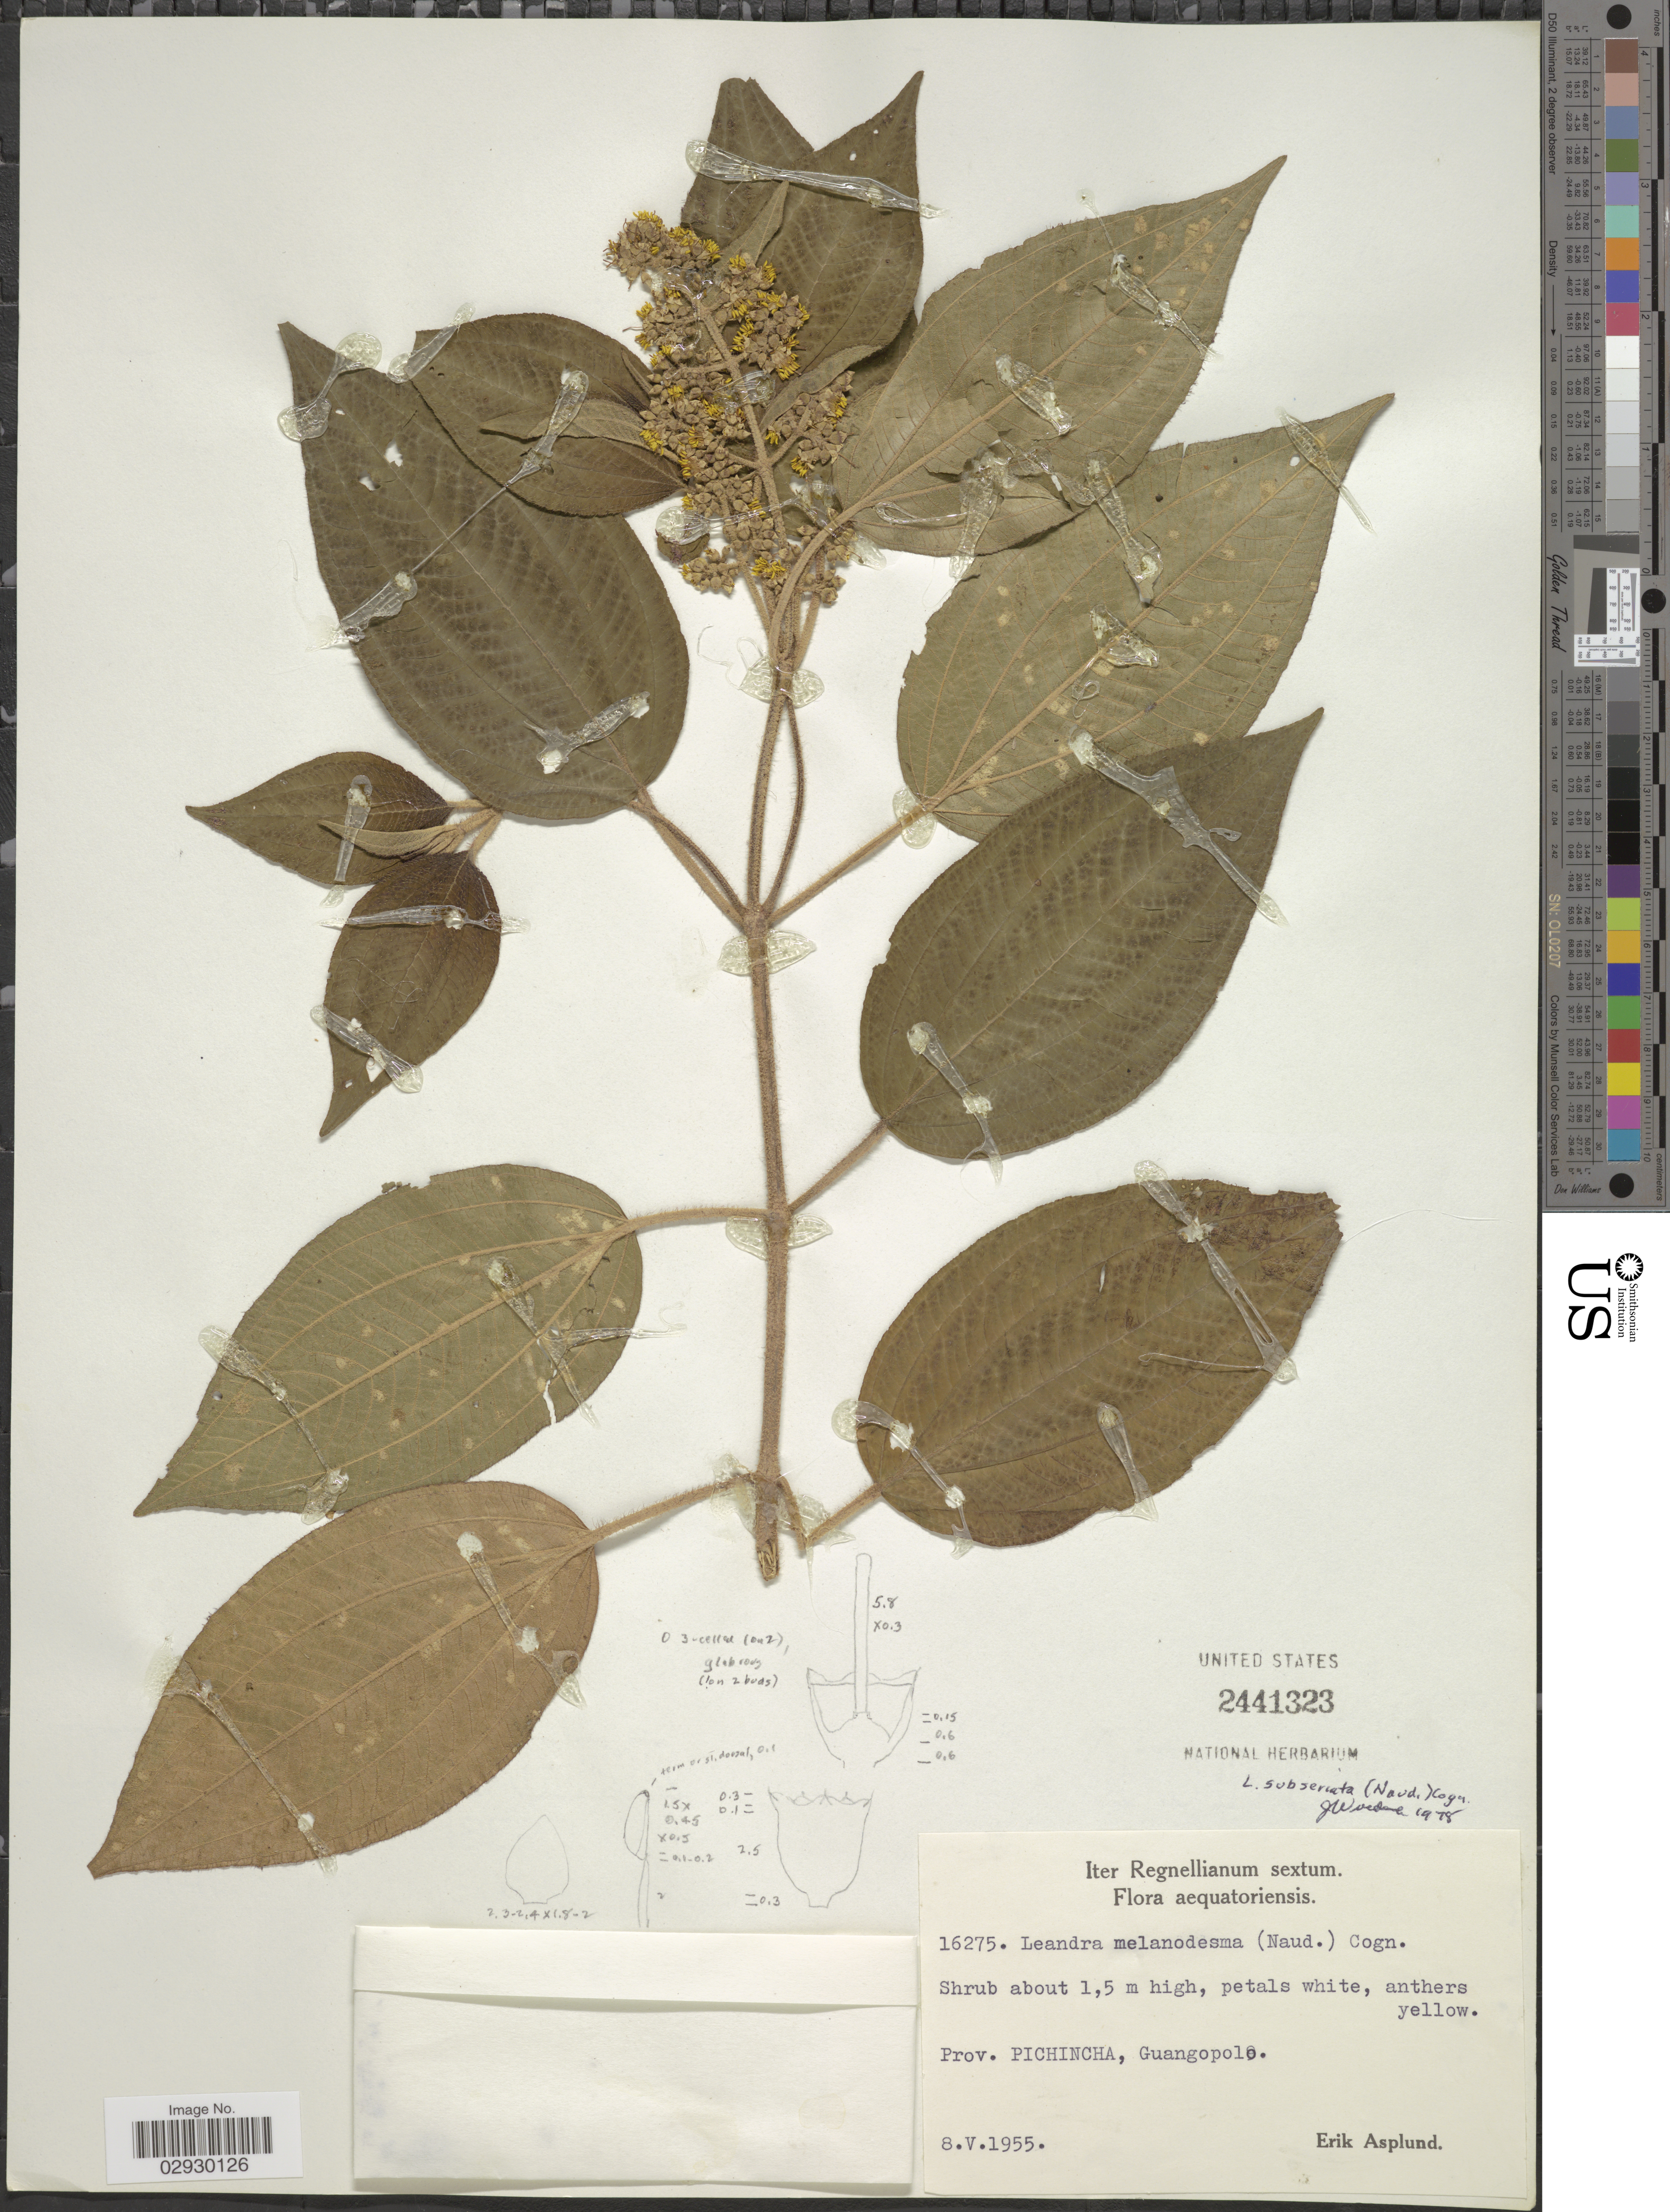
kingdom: Plantae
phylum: Tracheophyta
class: Magnoliopsida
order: Myrtales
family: Melastomataceae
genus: Leandra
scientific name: Leandra subseriata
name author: (Naudin) Cogn.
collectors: E. Asplund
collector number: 16275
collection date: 1955-05-08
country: Ecuador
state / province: Pichincha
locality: Guangopolo.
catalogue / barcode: US 2441323